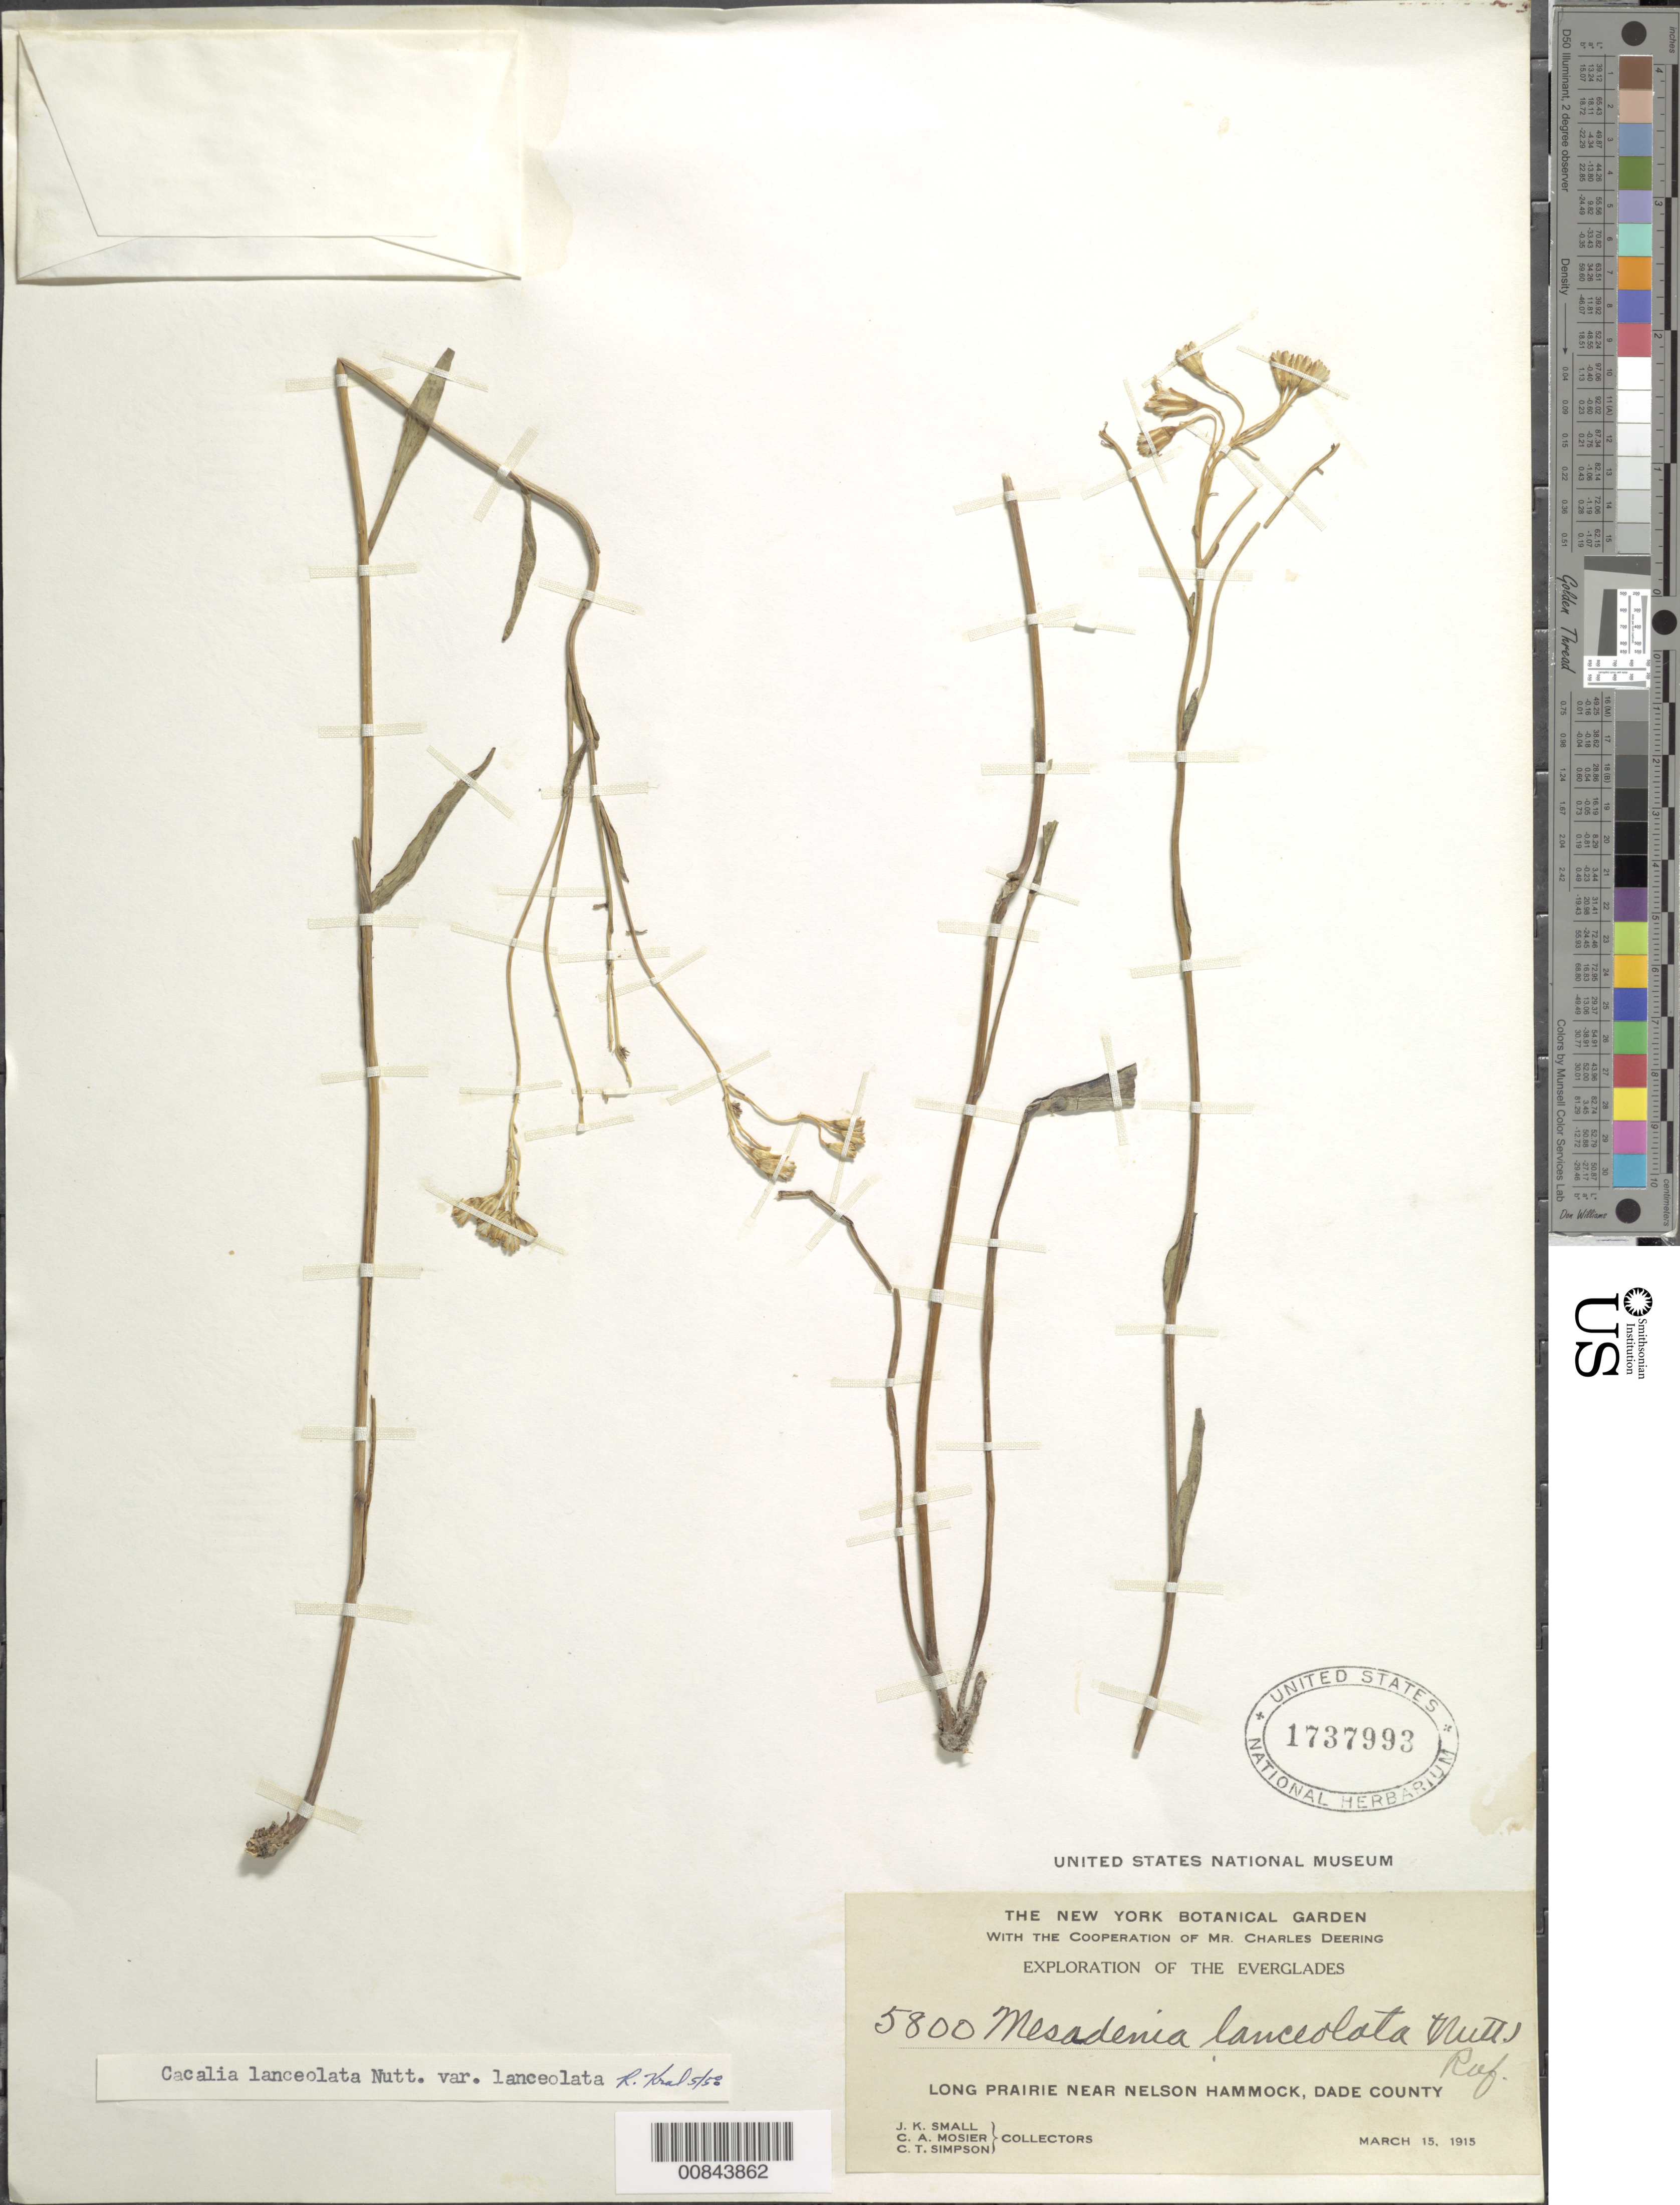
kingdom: Plantae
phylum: Tracheophyta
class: Magnoliopsida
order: Asterales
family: Asteraceae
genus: Arnoglossum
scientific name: Arnoglossum ovatum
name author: (Walter) H. Rob.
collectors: J. K. Small, C. A. Mosier & C. T. Simpson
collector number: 5800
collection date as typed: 15 Mar 1915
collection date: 1915-03-15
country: United States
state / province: Florida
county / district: Dade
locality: Near Nelson Hammock.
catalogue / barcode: US 1737993